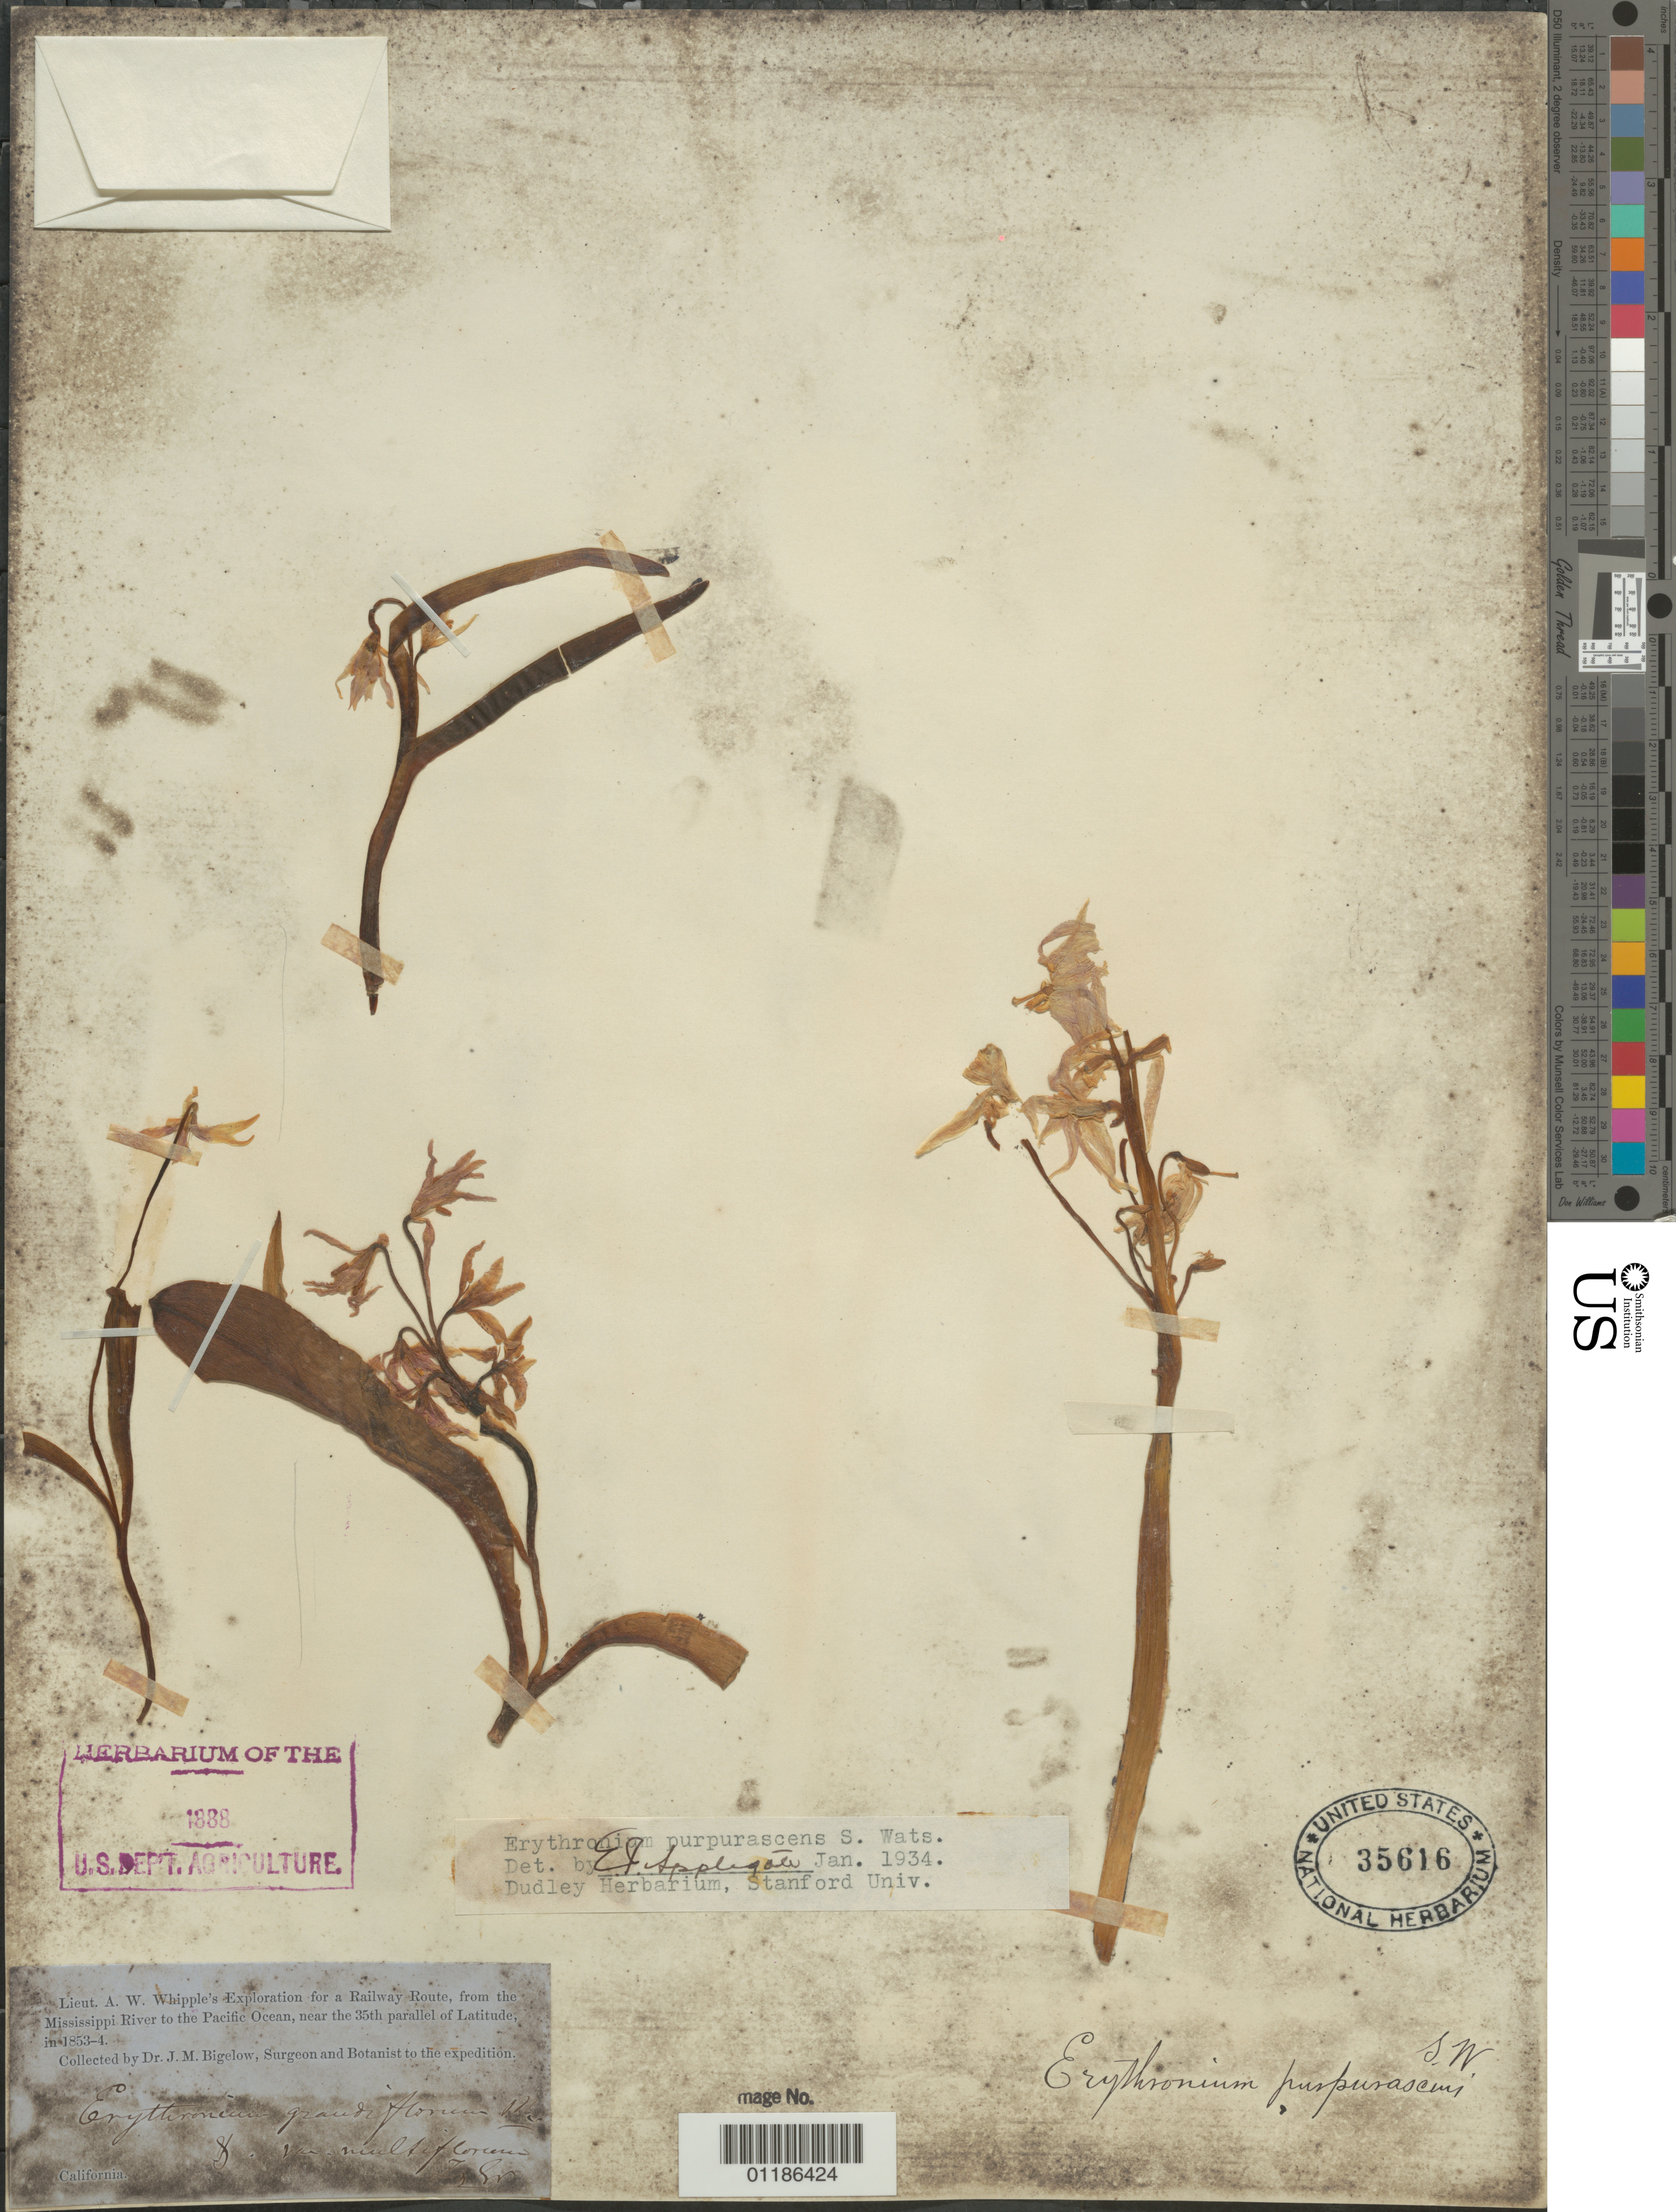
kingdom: Plantae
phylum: Tracheophyta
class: Liliopsida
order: Liliales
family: Liliaceae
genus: Erythronium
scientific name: Erythronium purpurascens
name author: S. Watson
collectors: J. M. Bigelow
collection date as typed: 1853 to -- --- 1854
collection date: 1853/1854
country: United States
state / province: California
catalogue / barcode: US 35616